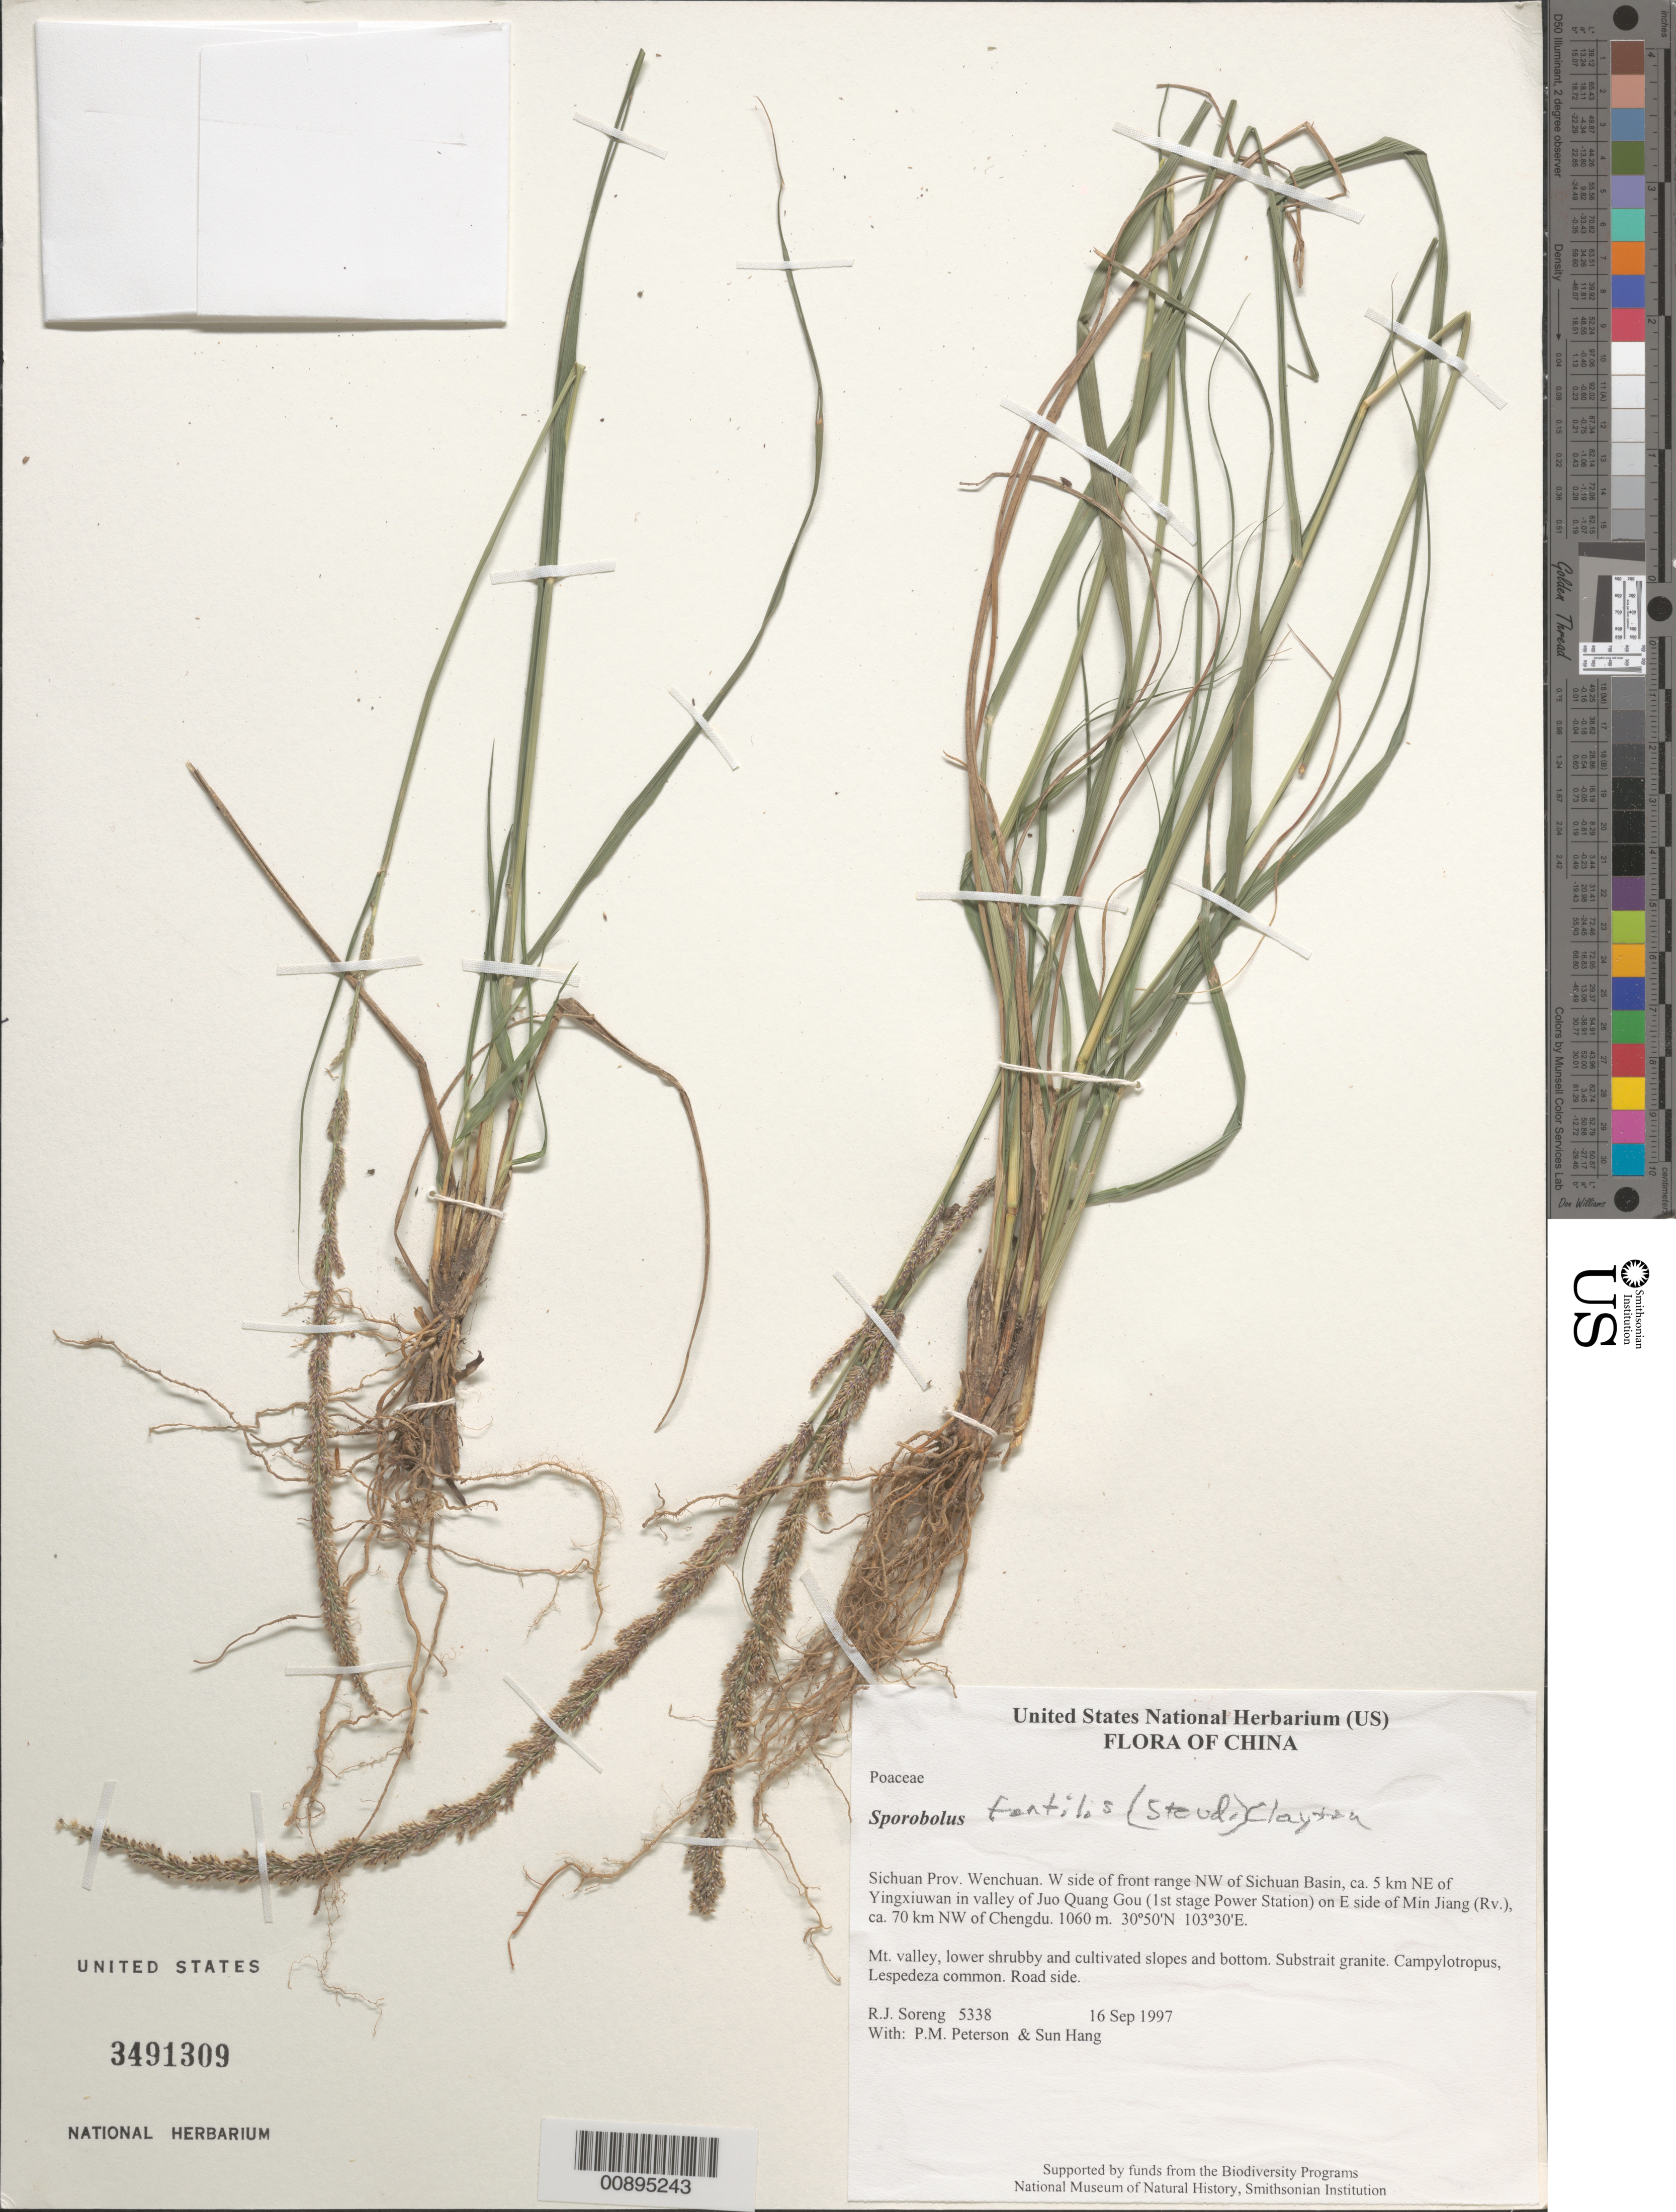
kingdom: Plantae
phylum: Tracheophyta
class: Liliopsida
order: Poales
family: Poaceae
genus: Sporobolus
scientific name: Sporobolus fertilis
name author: (Steud.) Clayton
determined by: Soreng, Robert J., Research Associate (BOT), Smithsonian Institution - National Museum of Natural History (UNITED STATES)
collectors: R. J. Soreng, P. M. Peterson & Sun Hang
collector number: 5338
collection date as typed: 16 Sep 1997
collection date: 1997-09-16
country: China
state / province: Sichuan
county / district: Wenchuan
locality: W side of front range NW of Sichuan Basin, ca. 5 km NE of Yingxiuwan in valley of Juo Quang Gou (1st stage Power Station) on E side of Min Jiang (Rv.), ca. 70 km NW of Chengdu.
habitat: Mt. valley, lower shruby and cultivated slopes and bottom. Substrait granite. Campylotropus, Lespedeza common.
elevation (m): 1060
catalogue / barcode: US 3491309